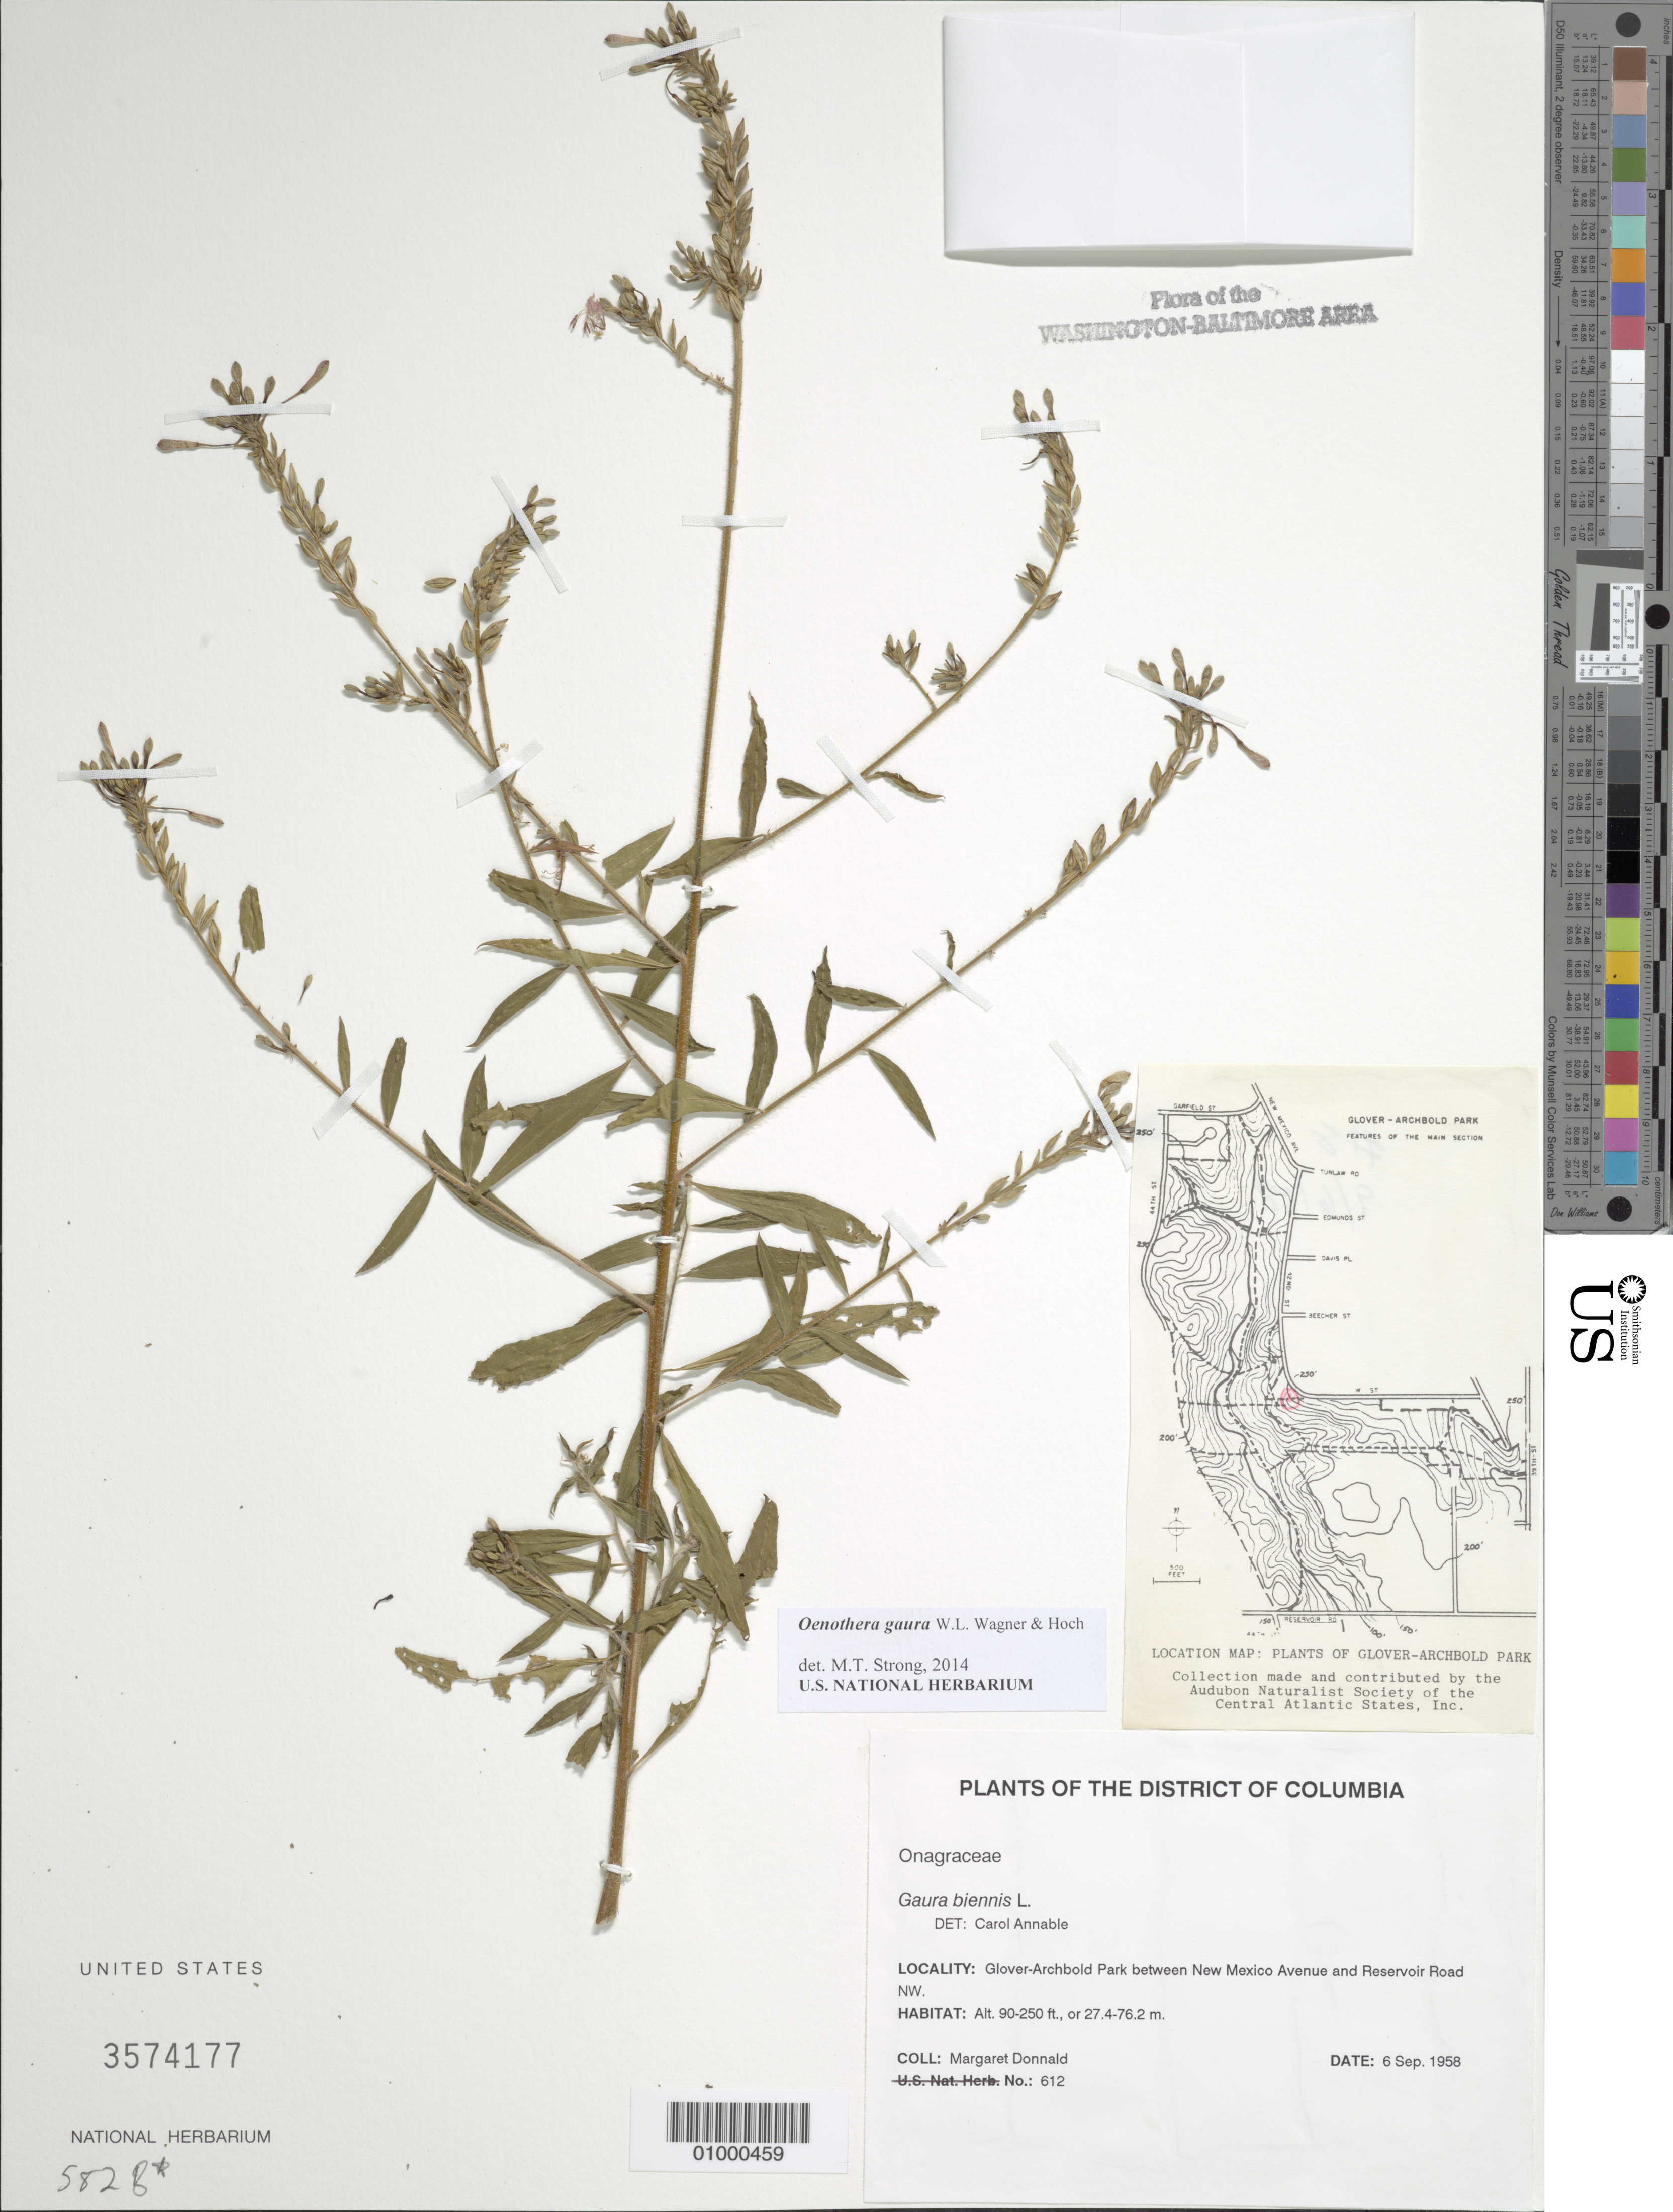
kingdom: Plantae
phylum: Tracheophyta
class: Magnoliopsida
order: Myrtales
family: Onagraceae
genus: Oenothera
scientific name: Oenothera gaura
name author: W.L. Wagner & Hoch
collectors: M. Donnald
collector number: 612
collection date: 1958-09-06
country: United States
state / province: District of Columbia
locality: Glover-Archbold Park between New Mexico Avenue and Reservoir Road NW.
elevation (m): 27.4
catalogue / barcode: US 3574177